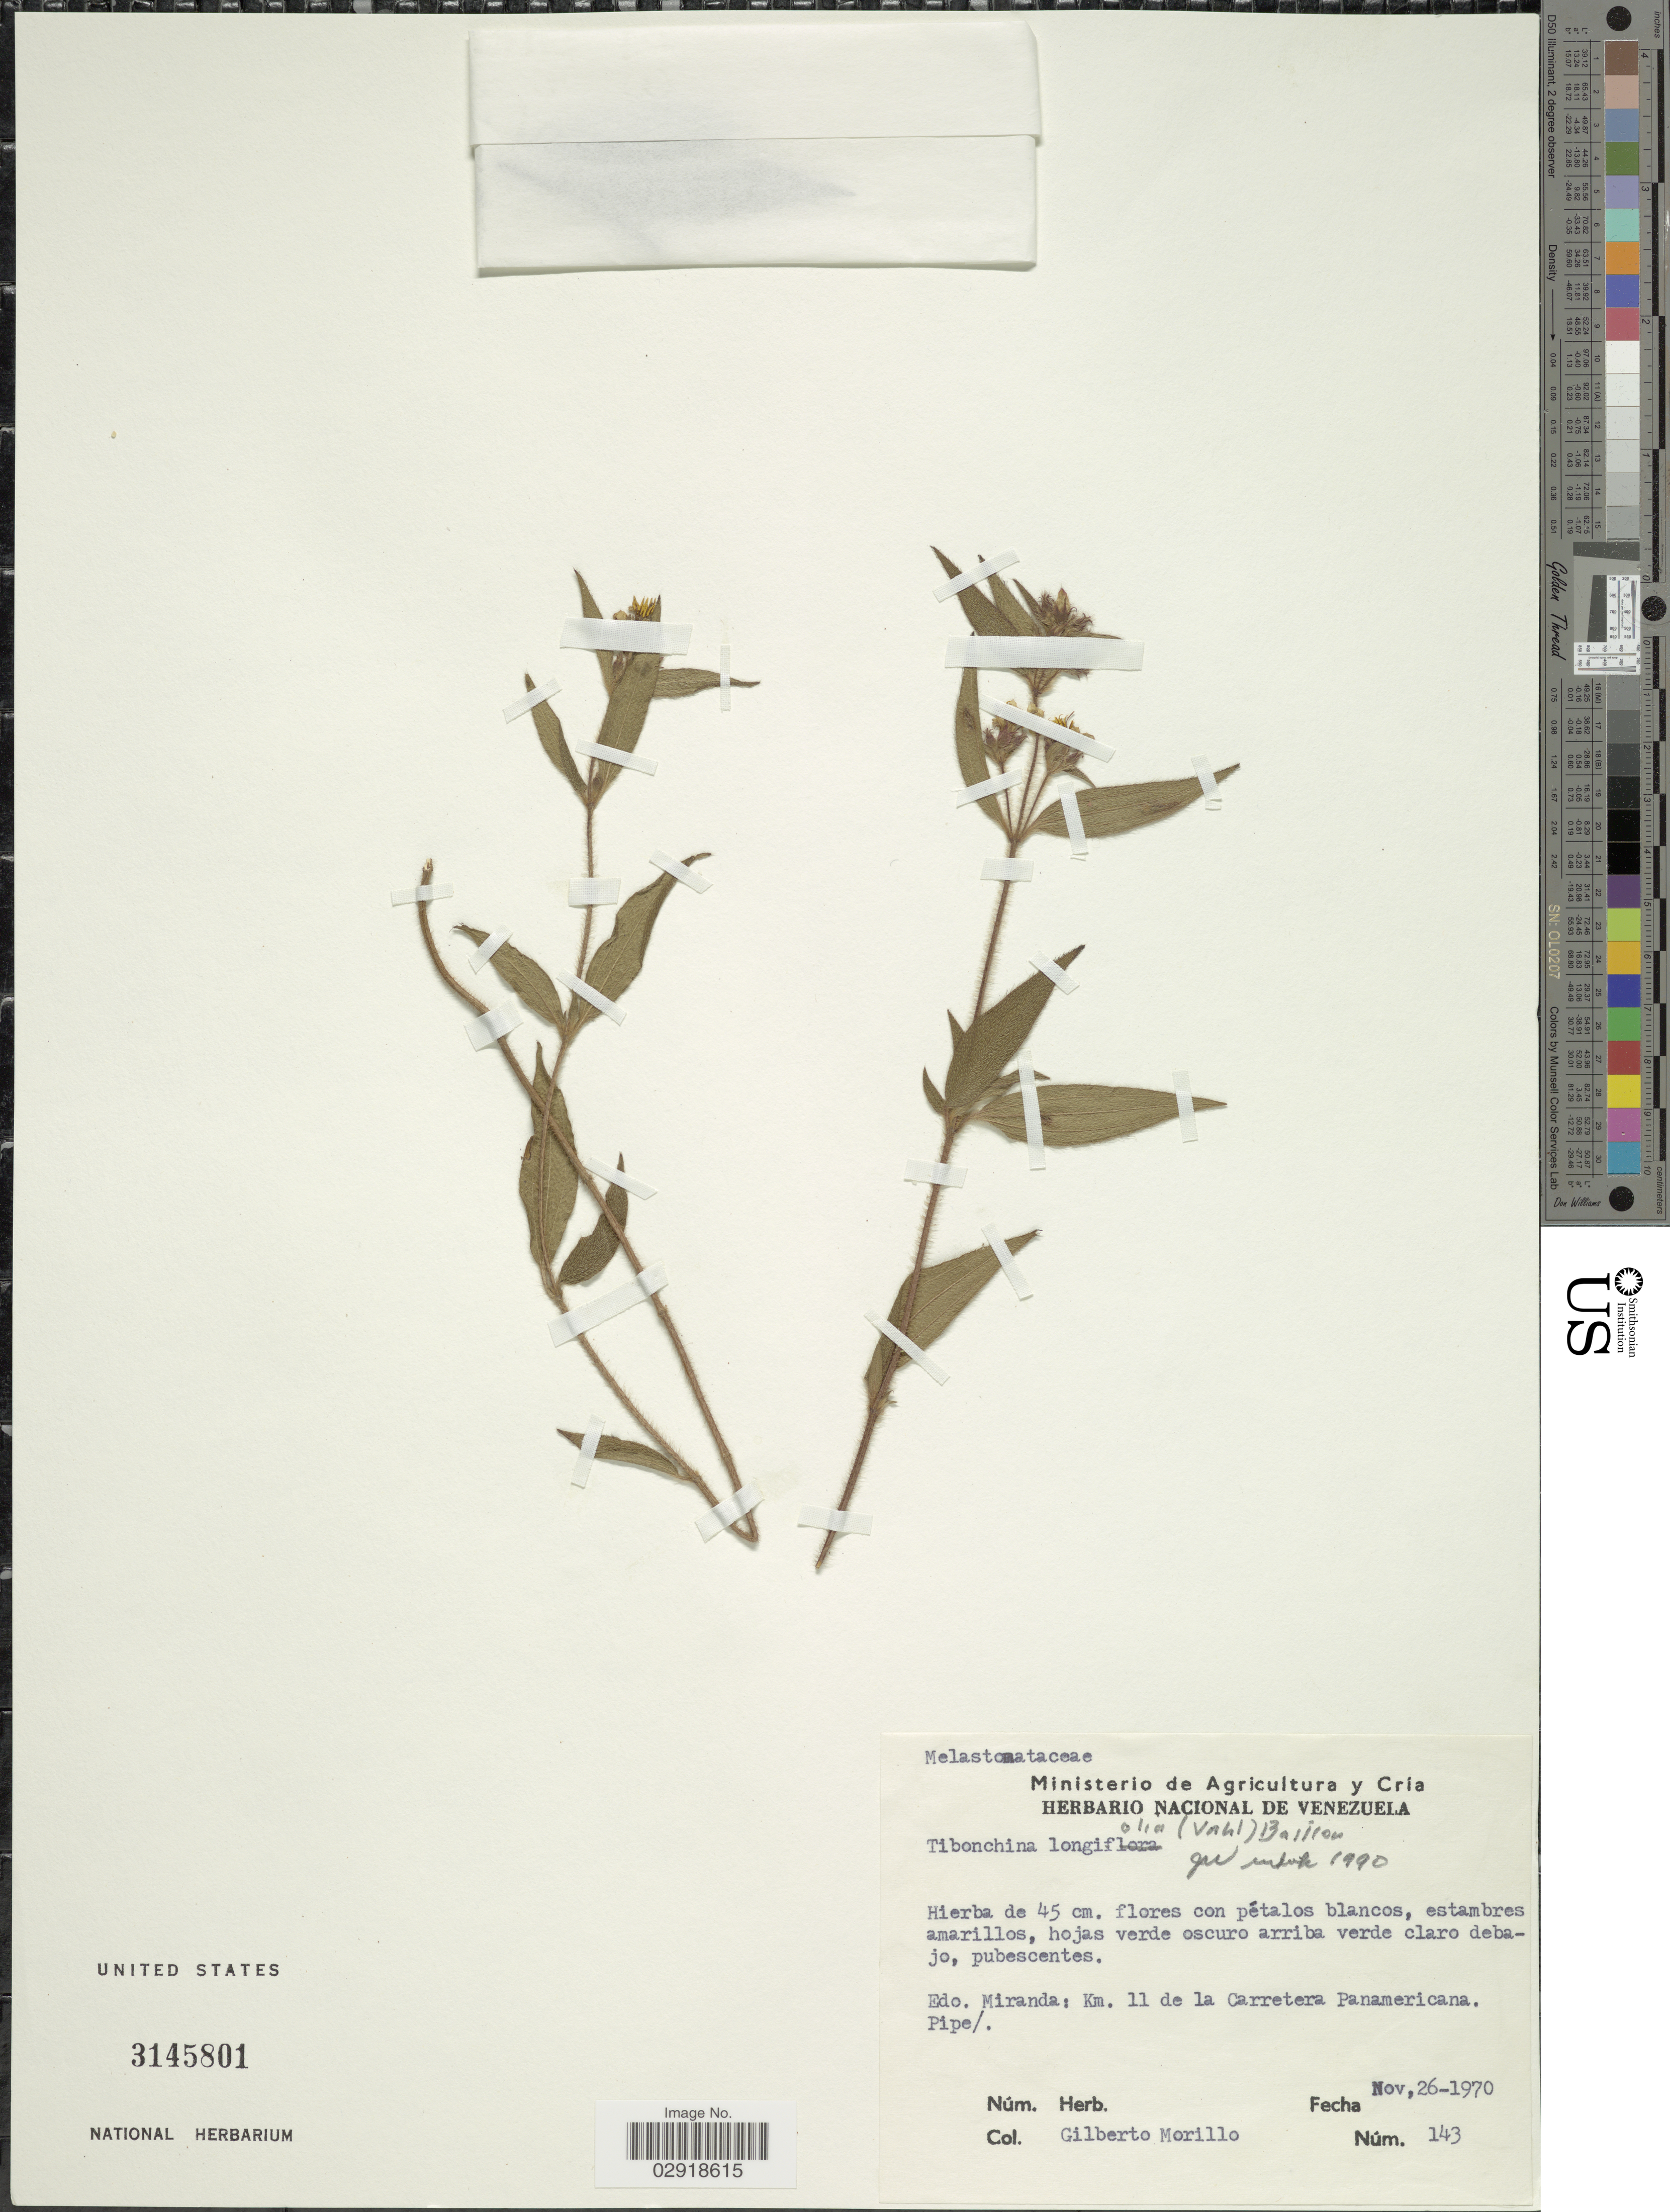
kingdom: Plantae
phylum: Tracheophyta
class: Magnoliopsida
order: Myrtales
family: Melastomataceae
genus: Chaetogastra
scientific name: Chaetogastra longifolia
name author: (Vahl) DC.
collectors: G. N. Morillo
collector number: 143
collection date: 1970-11-26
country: Venezuela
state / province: Miranda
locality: Edo. Miranda: Km. 11 de la Carretera Panamericana. Pipe/.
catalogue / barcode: US 3145801